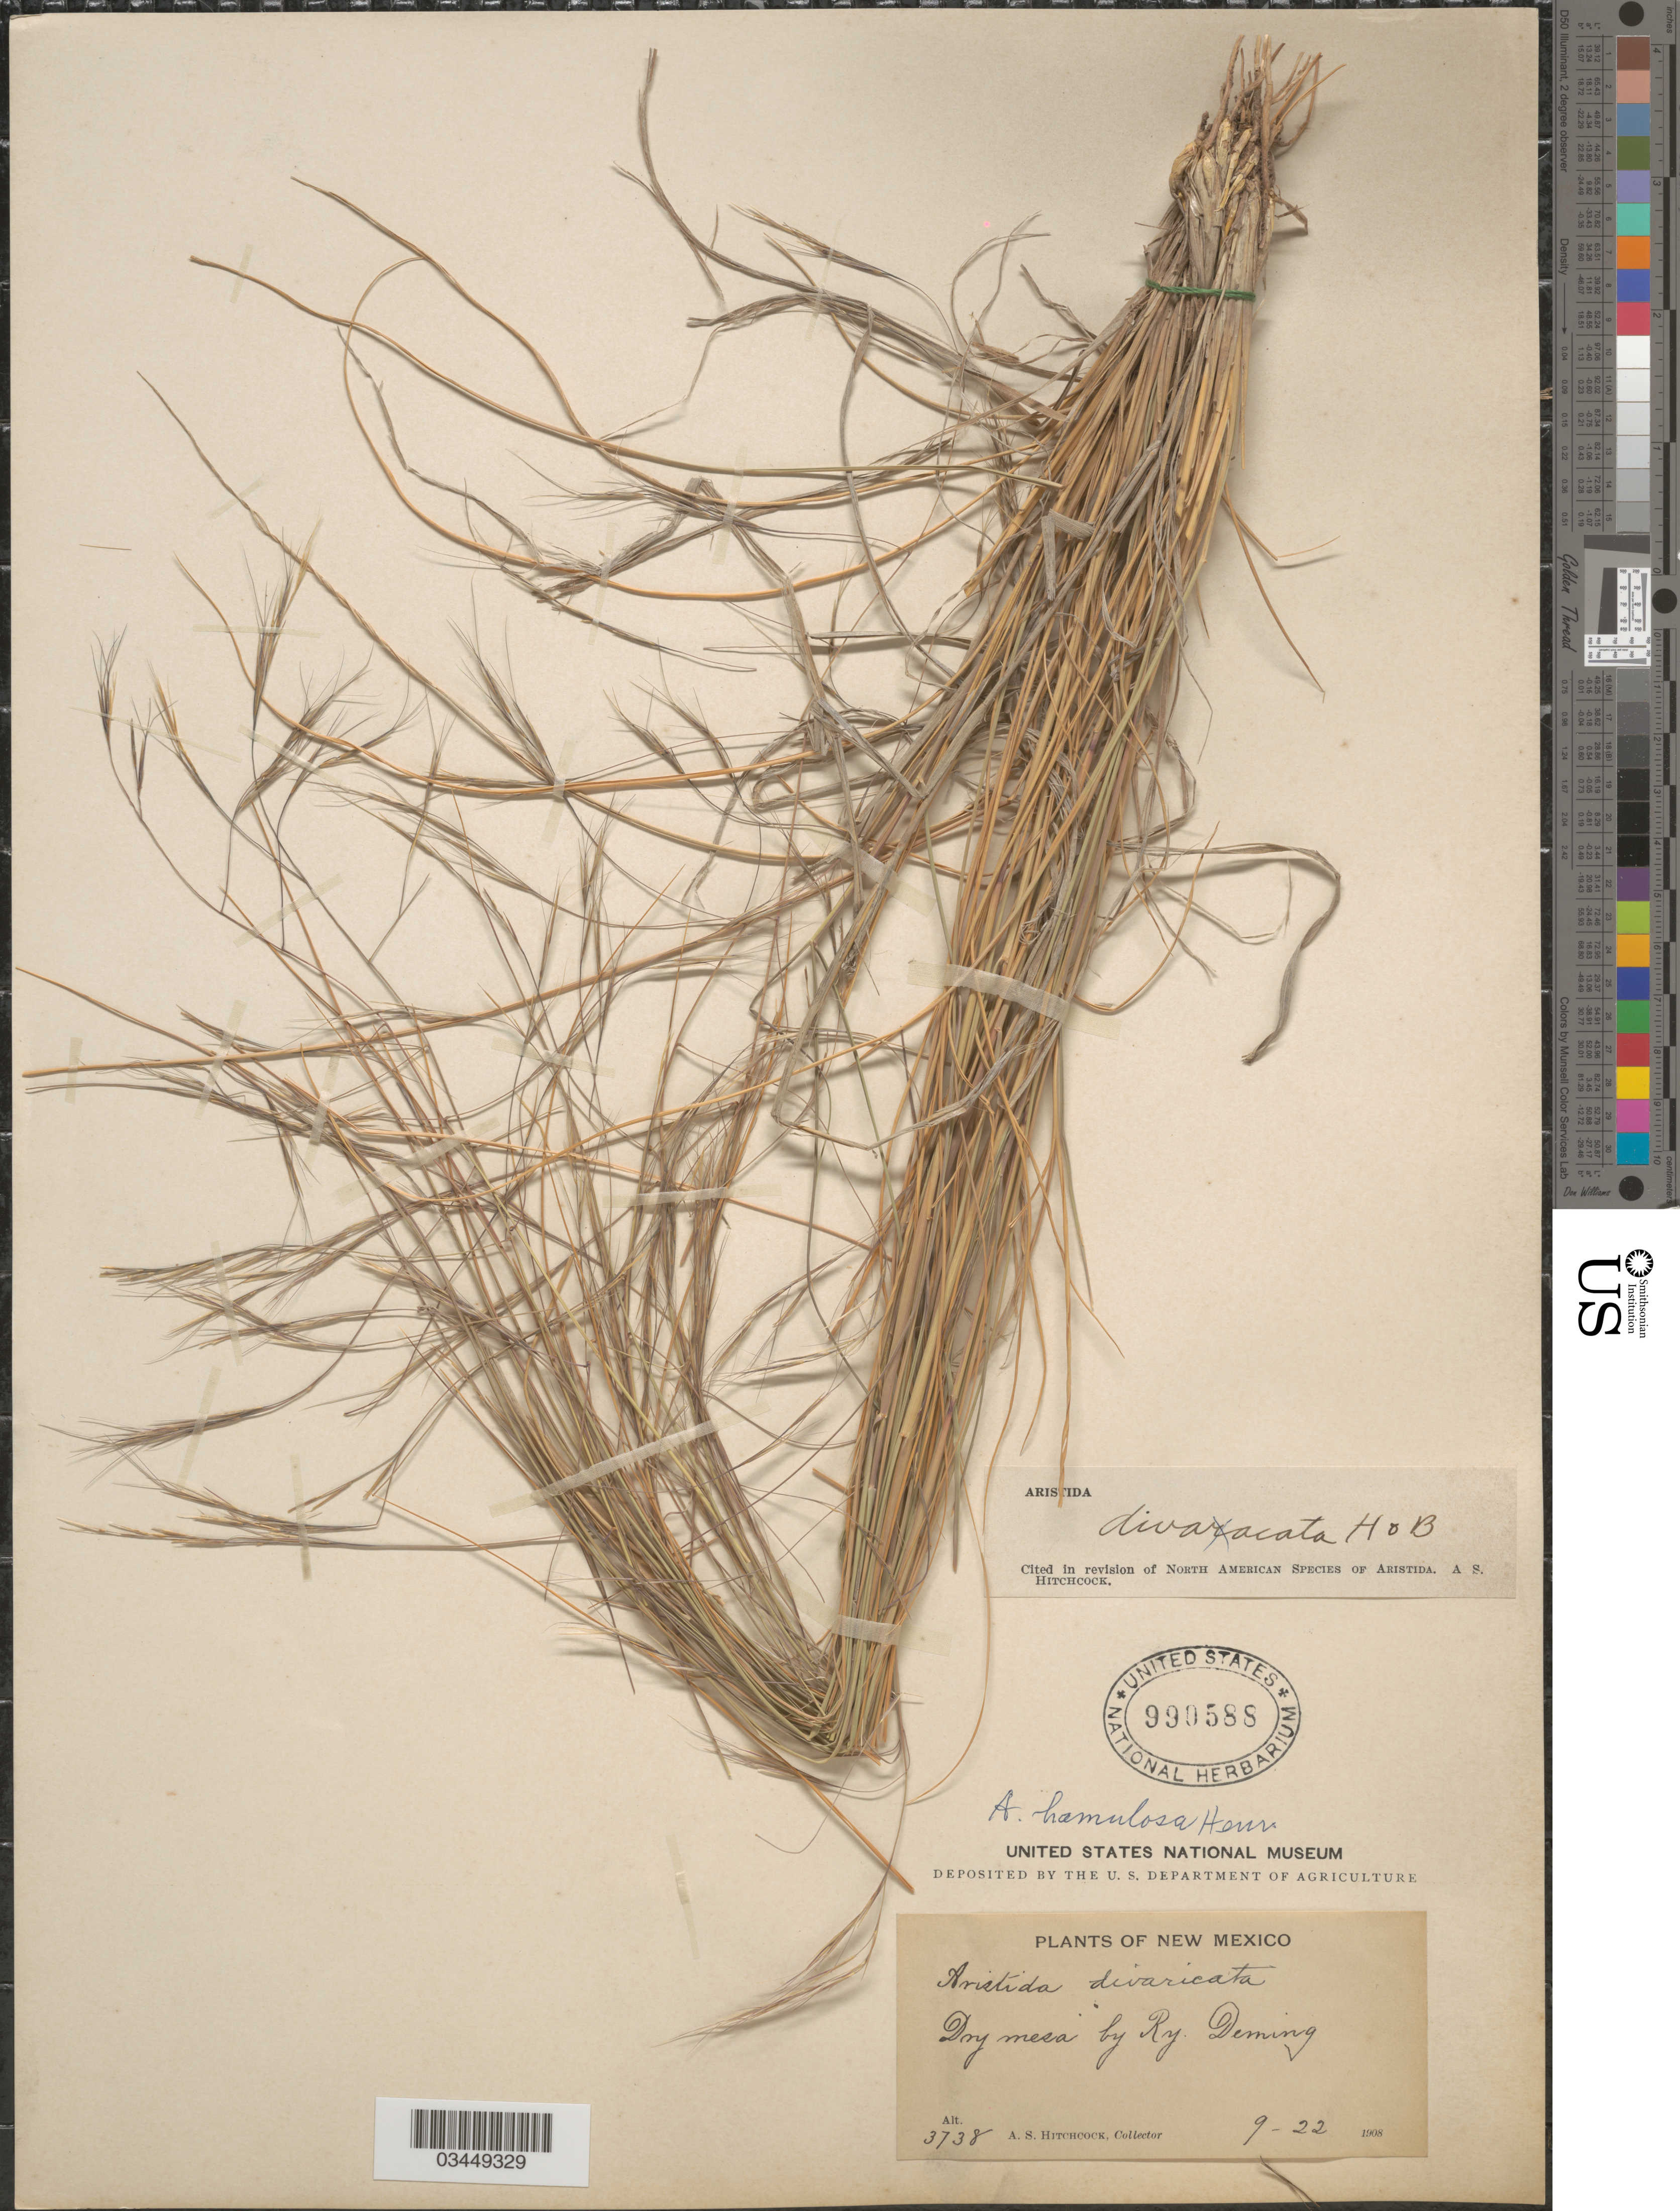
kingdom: Plantae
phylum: Tracheophyta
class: Liliopsida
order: Poales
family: Poaceae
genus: Aristida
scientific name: Aristida hamulosa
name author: Henr.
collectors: A. S. Hitchcock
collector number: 3738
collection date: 1908-09-22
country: United States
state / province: New Mexico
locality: Dry mesa by Ry. Deming.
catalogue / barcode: US 990588